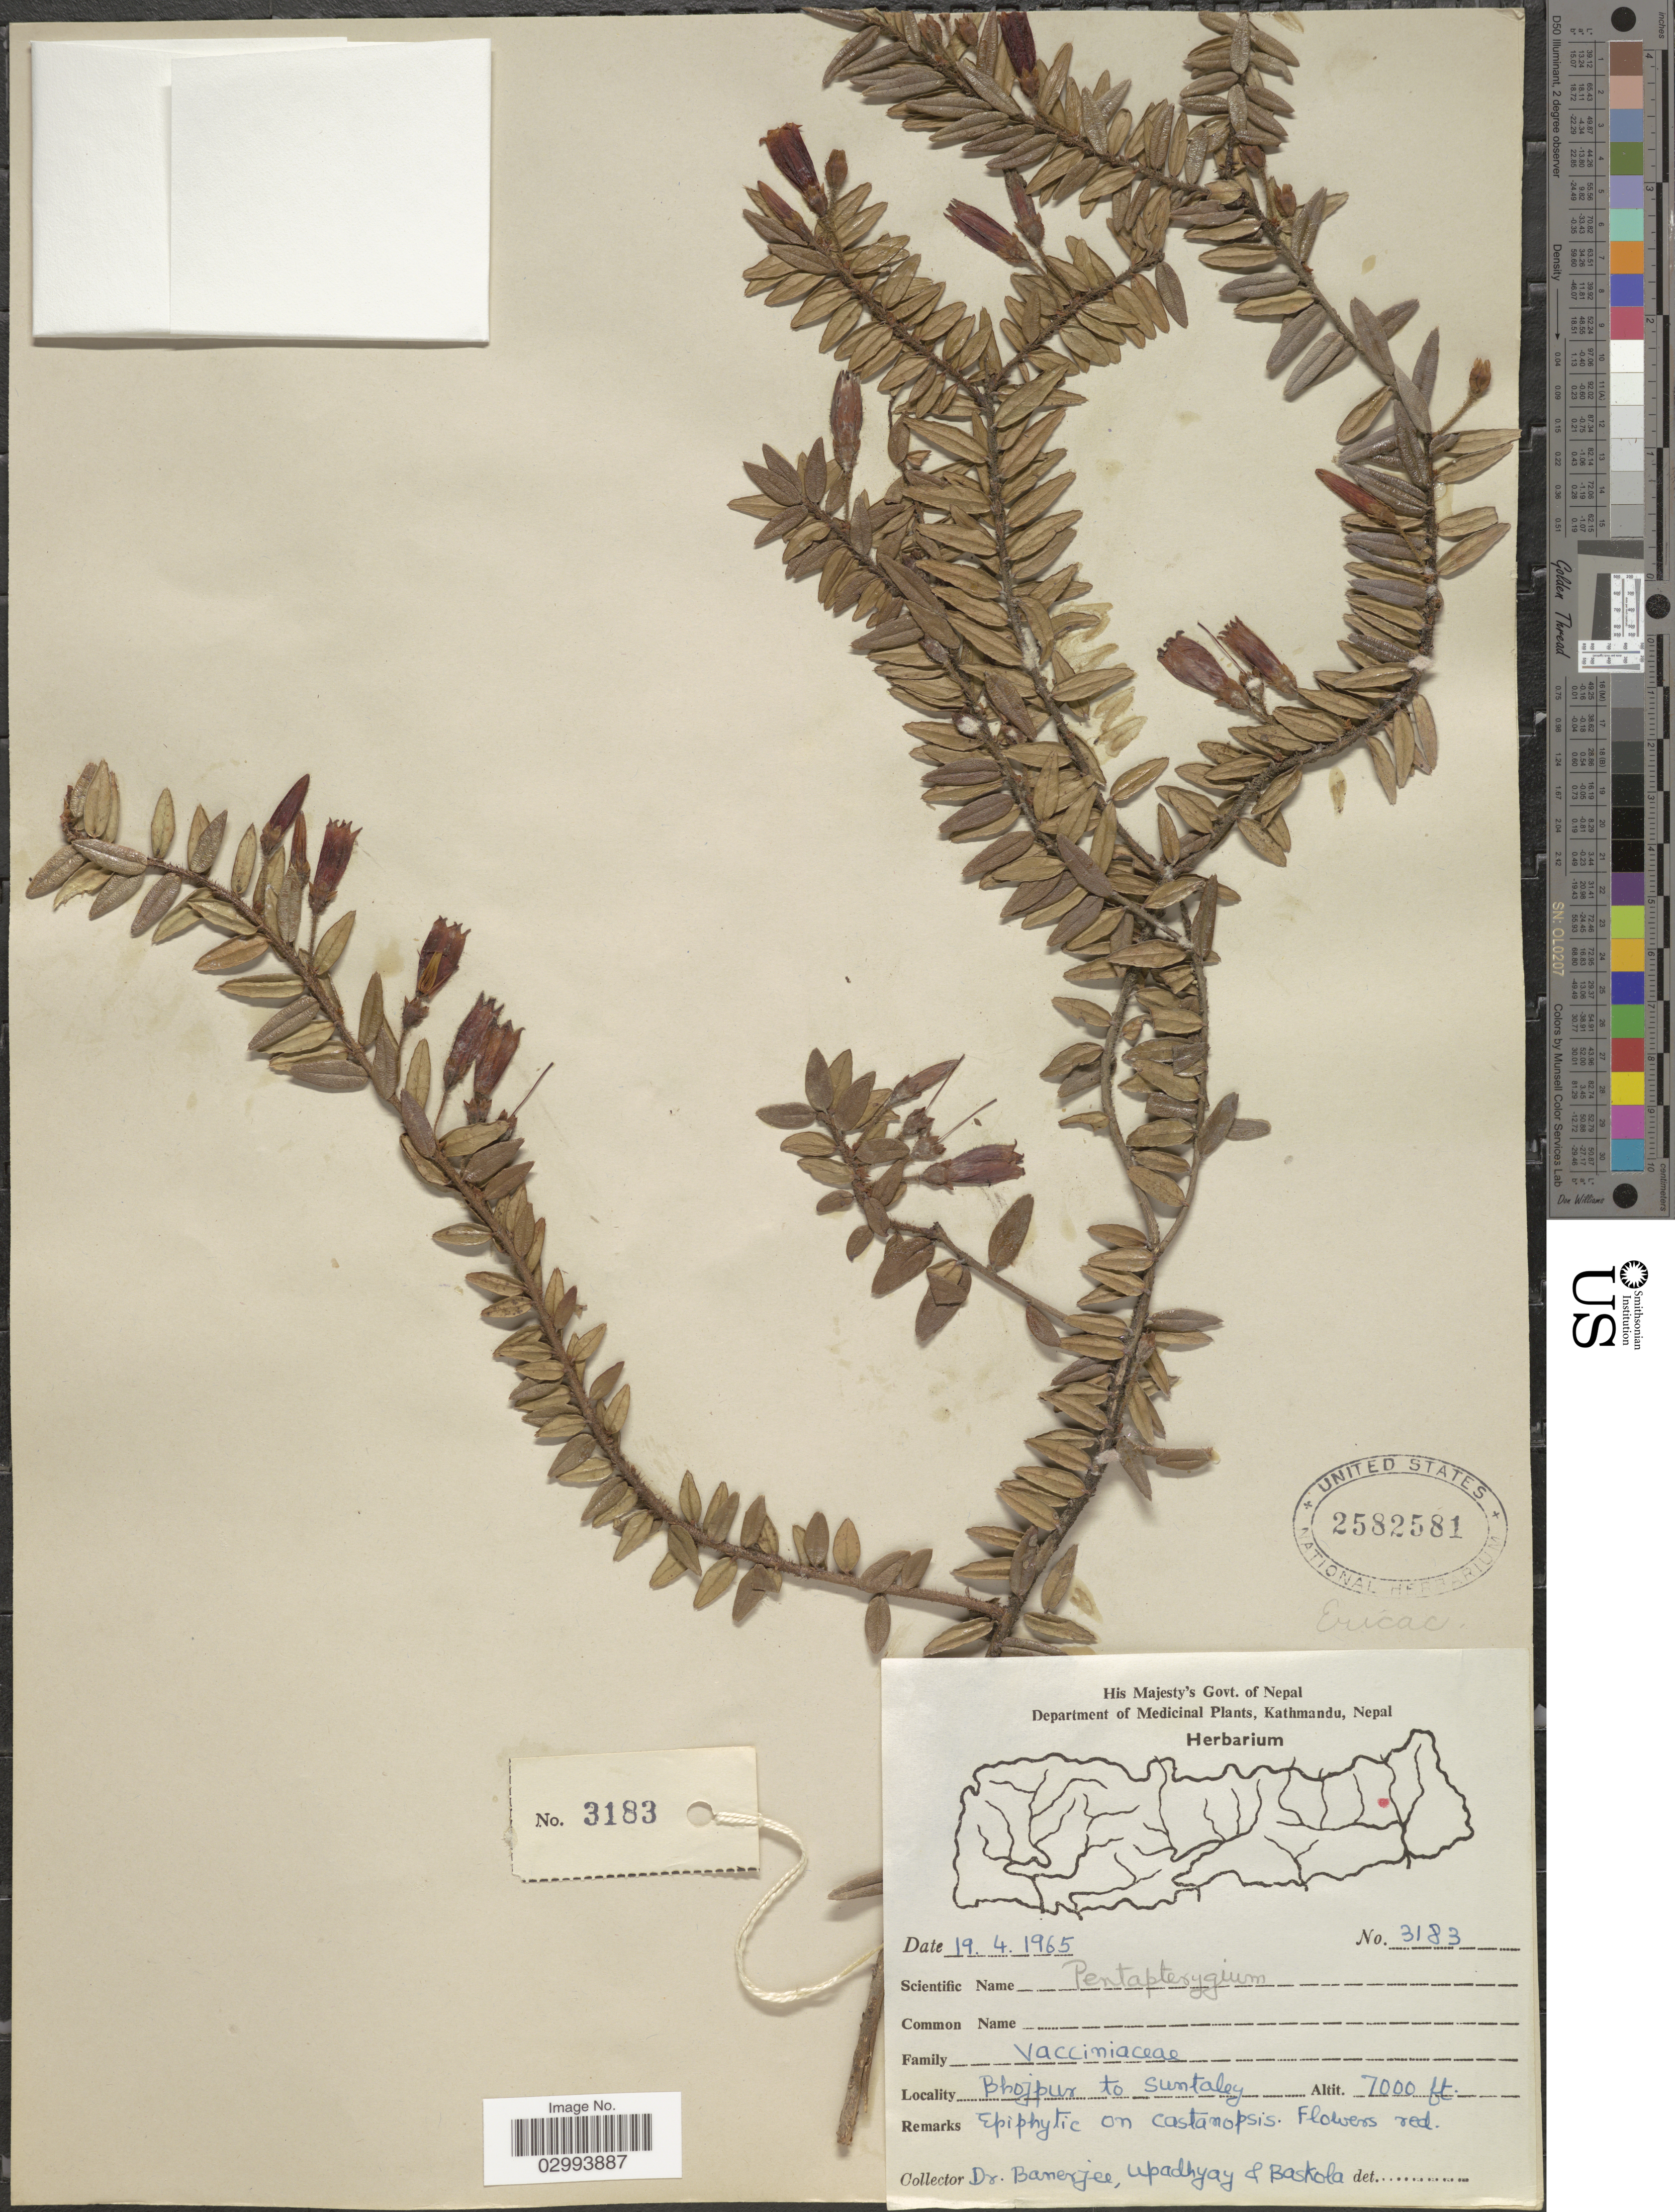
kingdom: Plantae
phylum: Tracheophyta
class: Magnoliopsida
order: Ericales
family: Ericaceae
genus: Pentapterygium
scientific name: Pentapterygium sp.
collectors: -. Banerjee, Upadhyay, -- & Baskola, --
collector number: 3183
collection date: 1965-04-19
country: Nepal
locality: Bhojpur to Suntaley.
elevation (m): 2134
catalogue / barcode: US 2582581